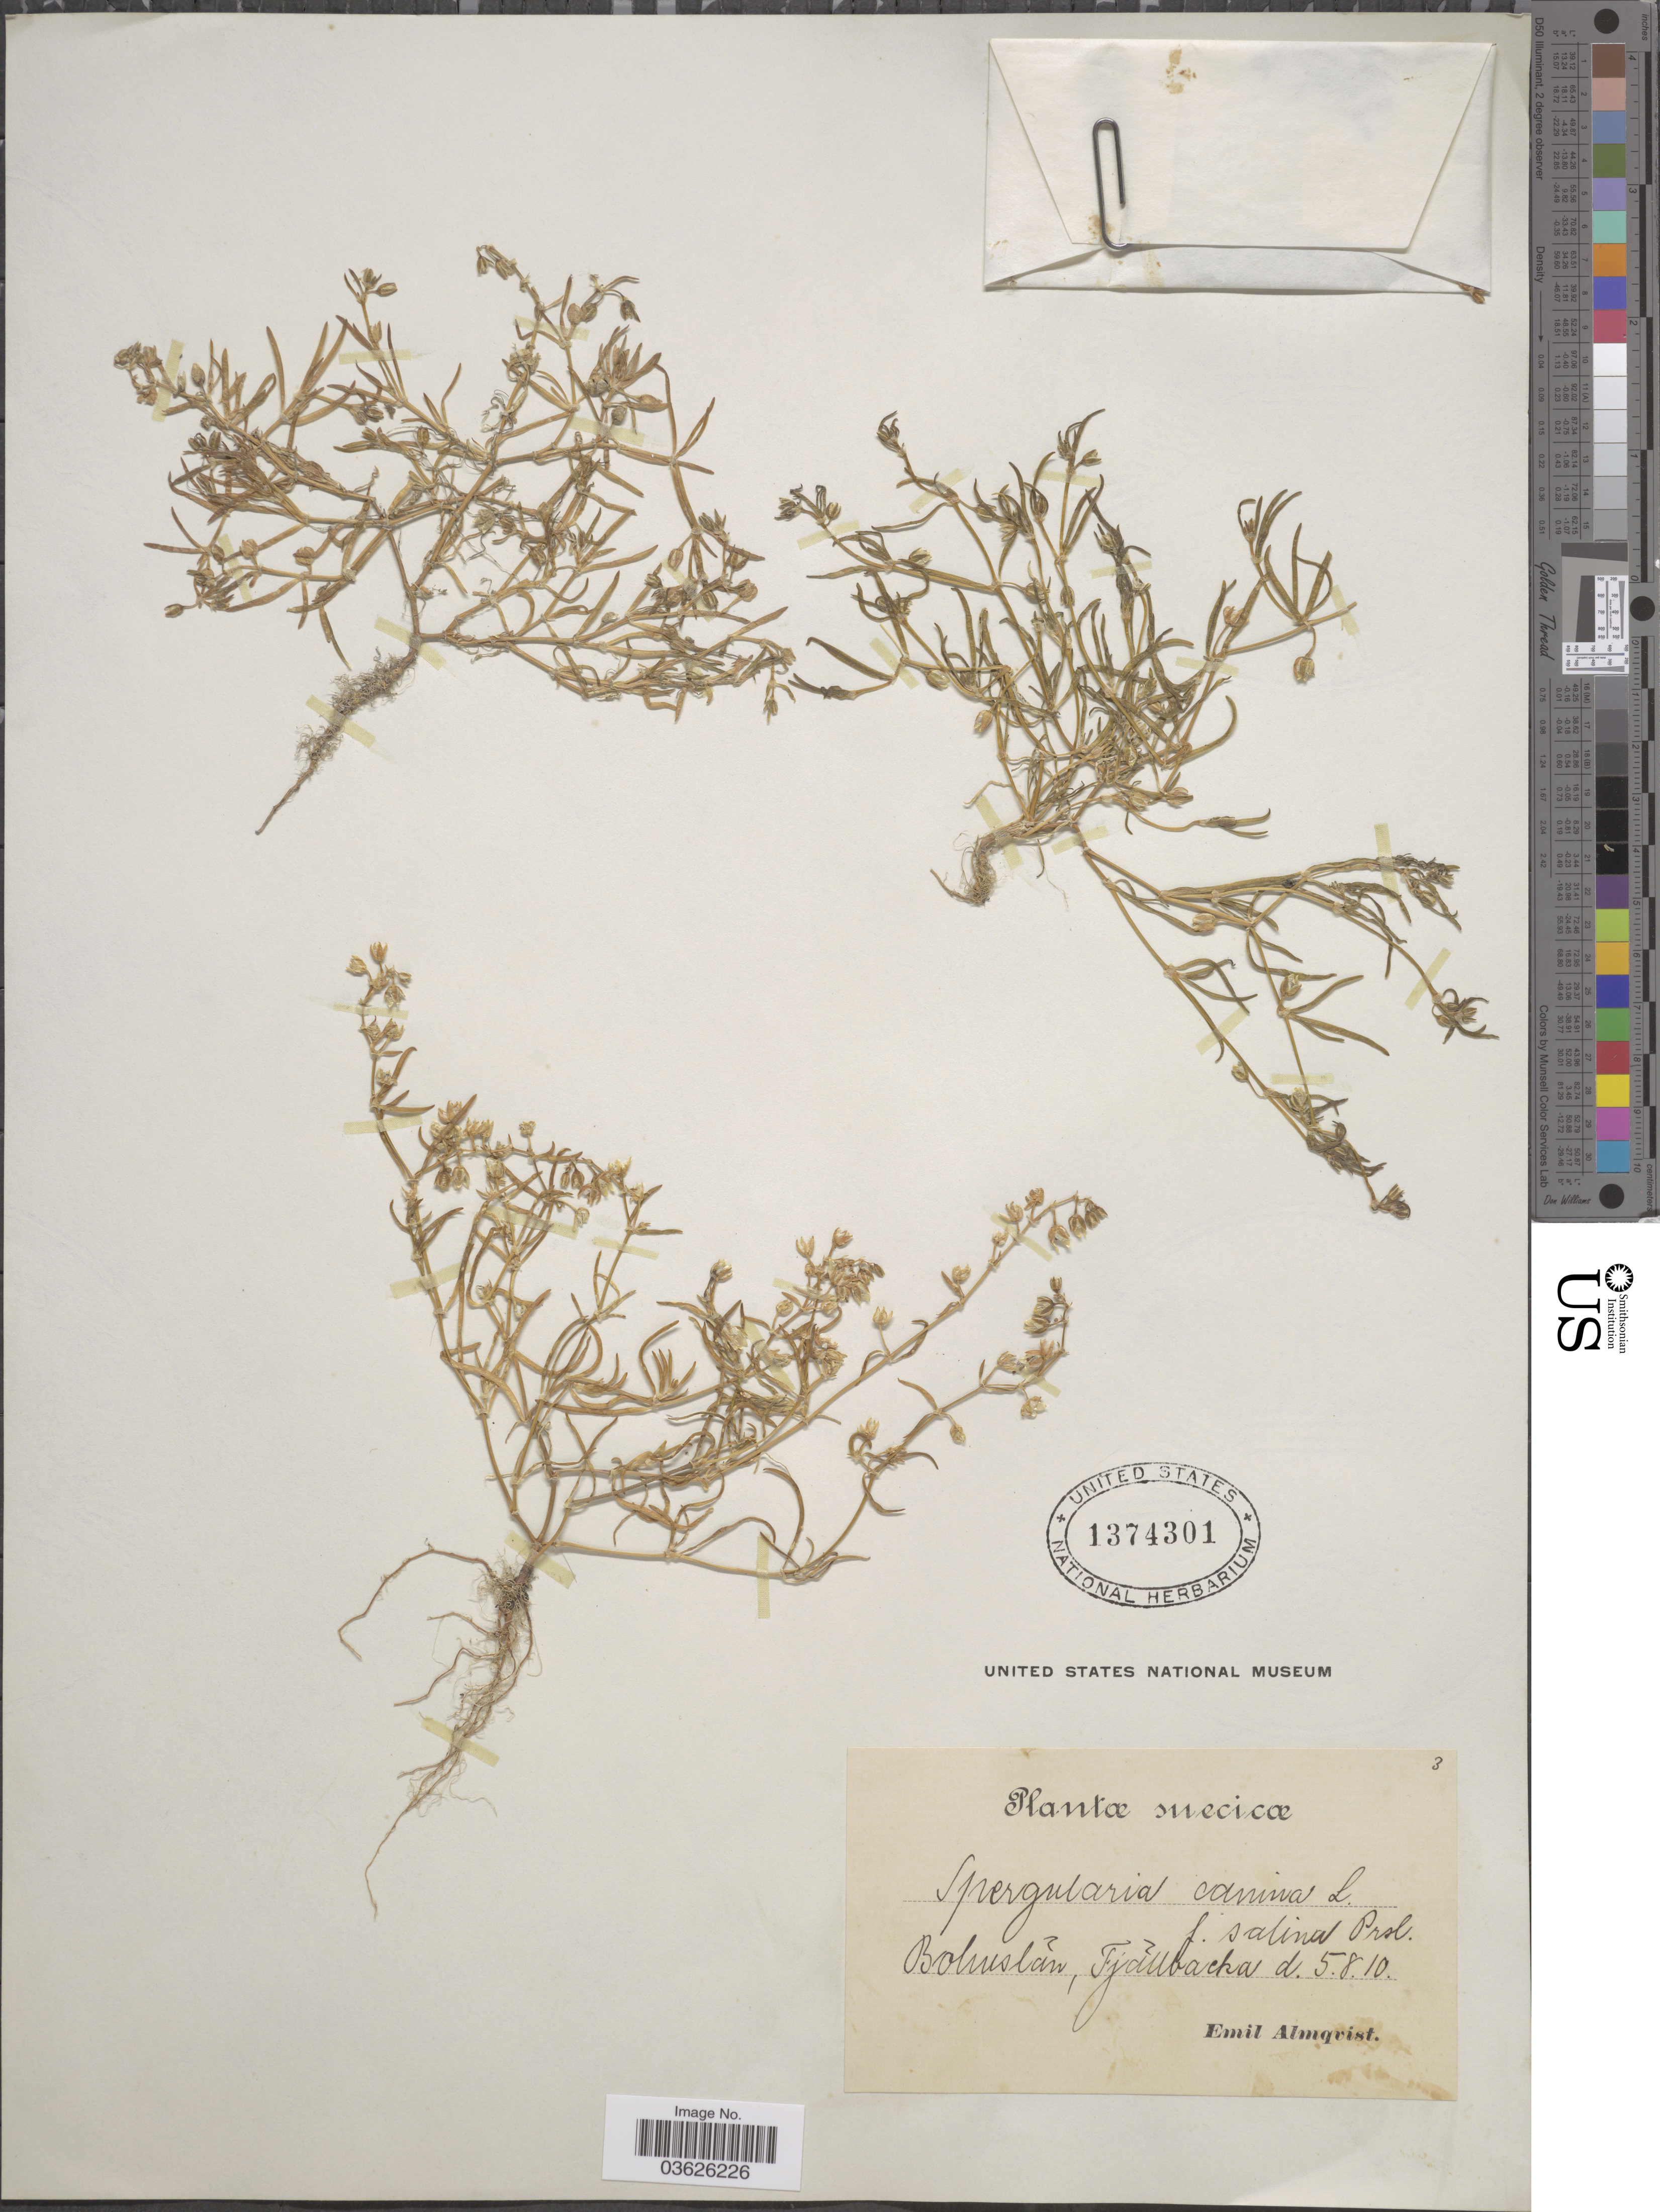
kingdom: Plantae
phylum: Tracheophyta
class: Magnoliopsida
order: Caryophyllales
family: Caryophyllaceae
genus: Spergularia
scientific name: Spergularia canina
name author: L.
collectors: E. Almqvist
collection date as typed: Transcribed d/m/y: 5/8/10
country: Sweden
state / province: Västra Götaland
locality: Bohuslan, Fjallbacka.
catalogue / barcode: US 1374301